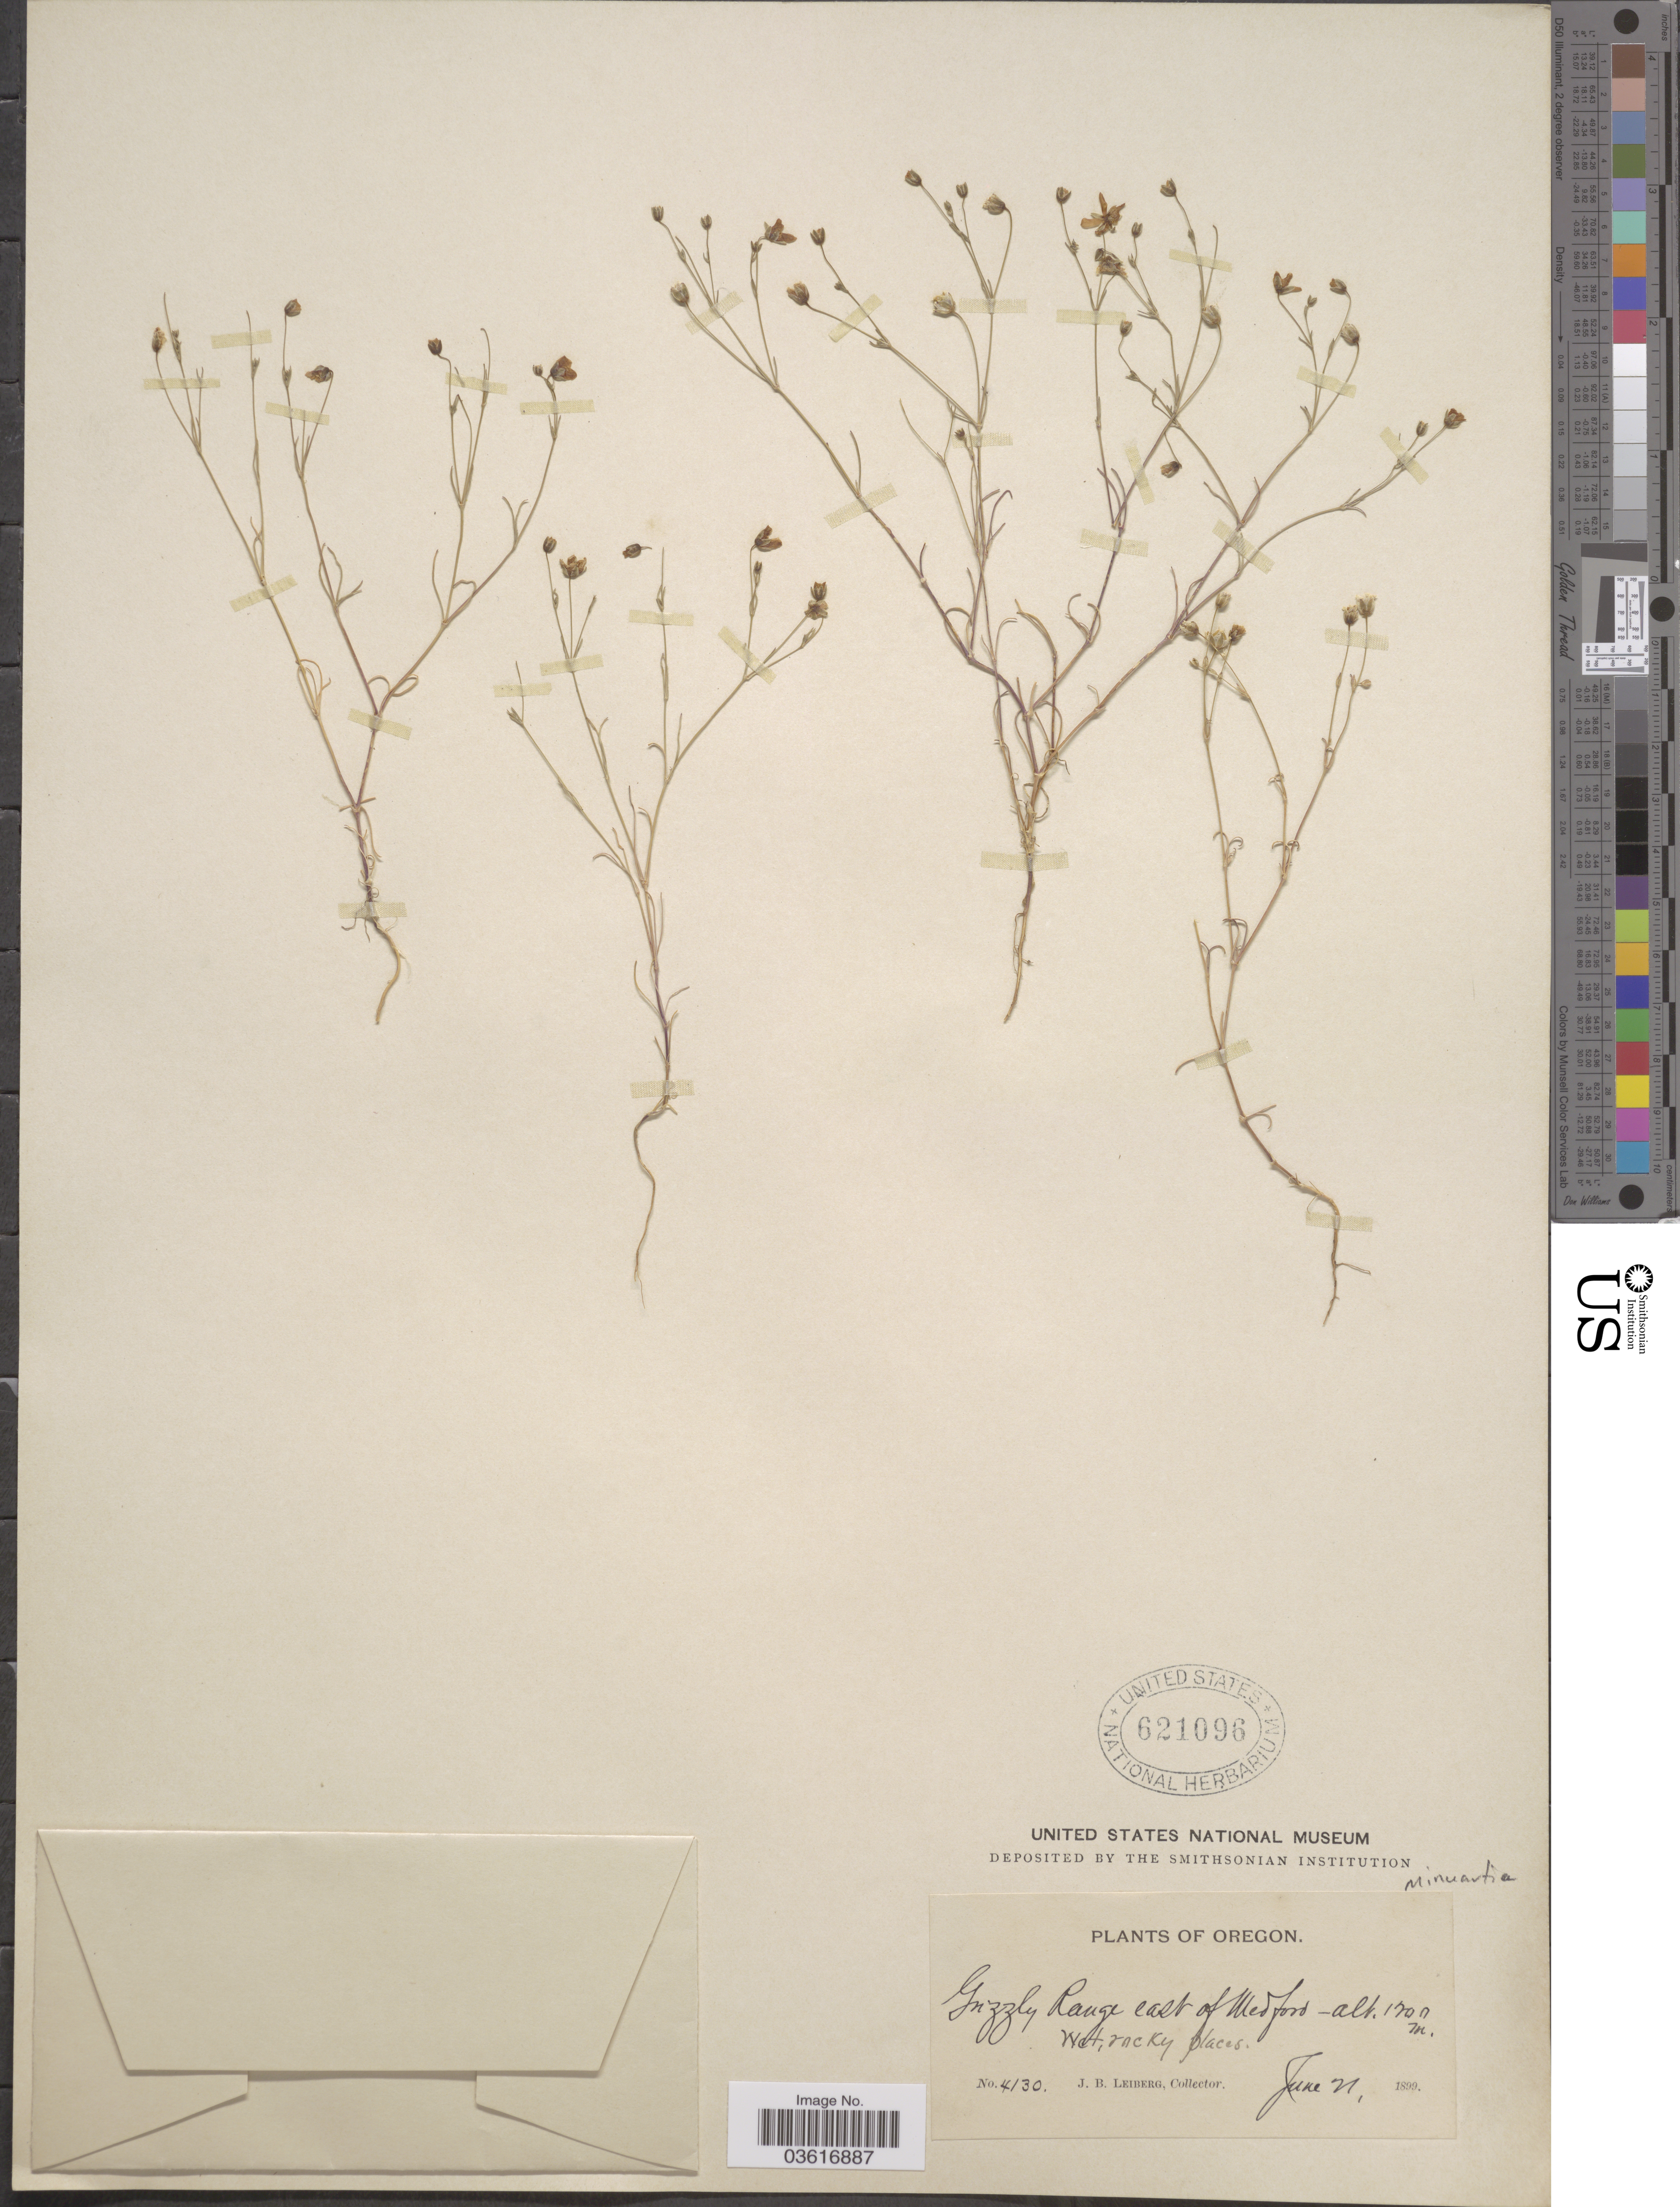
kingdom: Plantae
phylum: Tracheophyta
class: Magnoliopsida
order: Caryophyllales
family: Caryophyllaceae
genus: Minuartia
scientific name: Minuartia sp.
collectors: J. B. Leiberg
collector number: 4130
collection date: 1899-06-21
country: United States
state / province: Oregon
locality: Grizzly Range east of Medford.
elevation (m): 1200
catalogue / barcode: US 621096